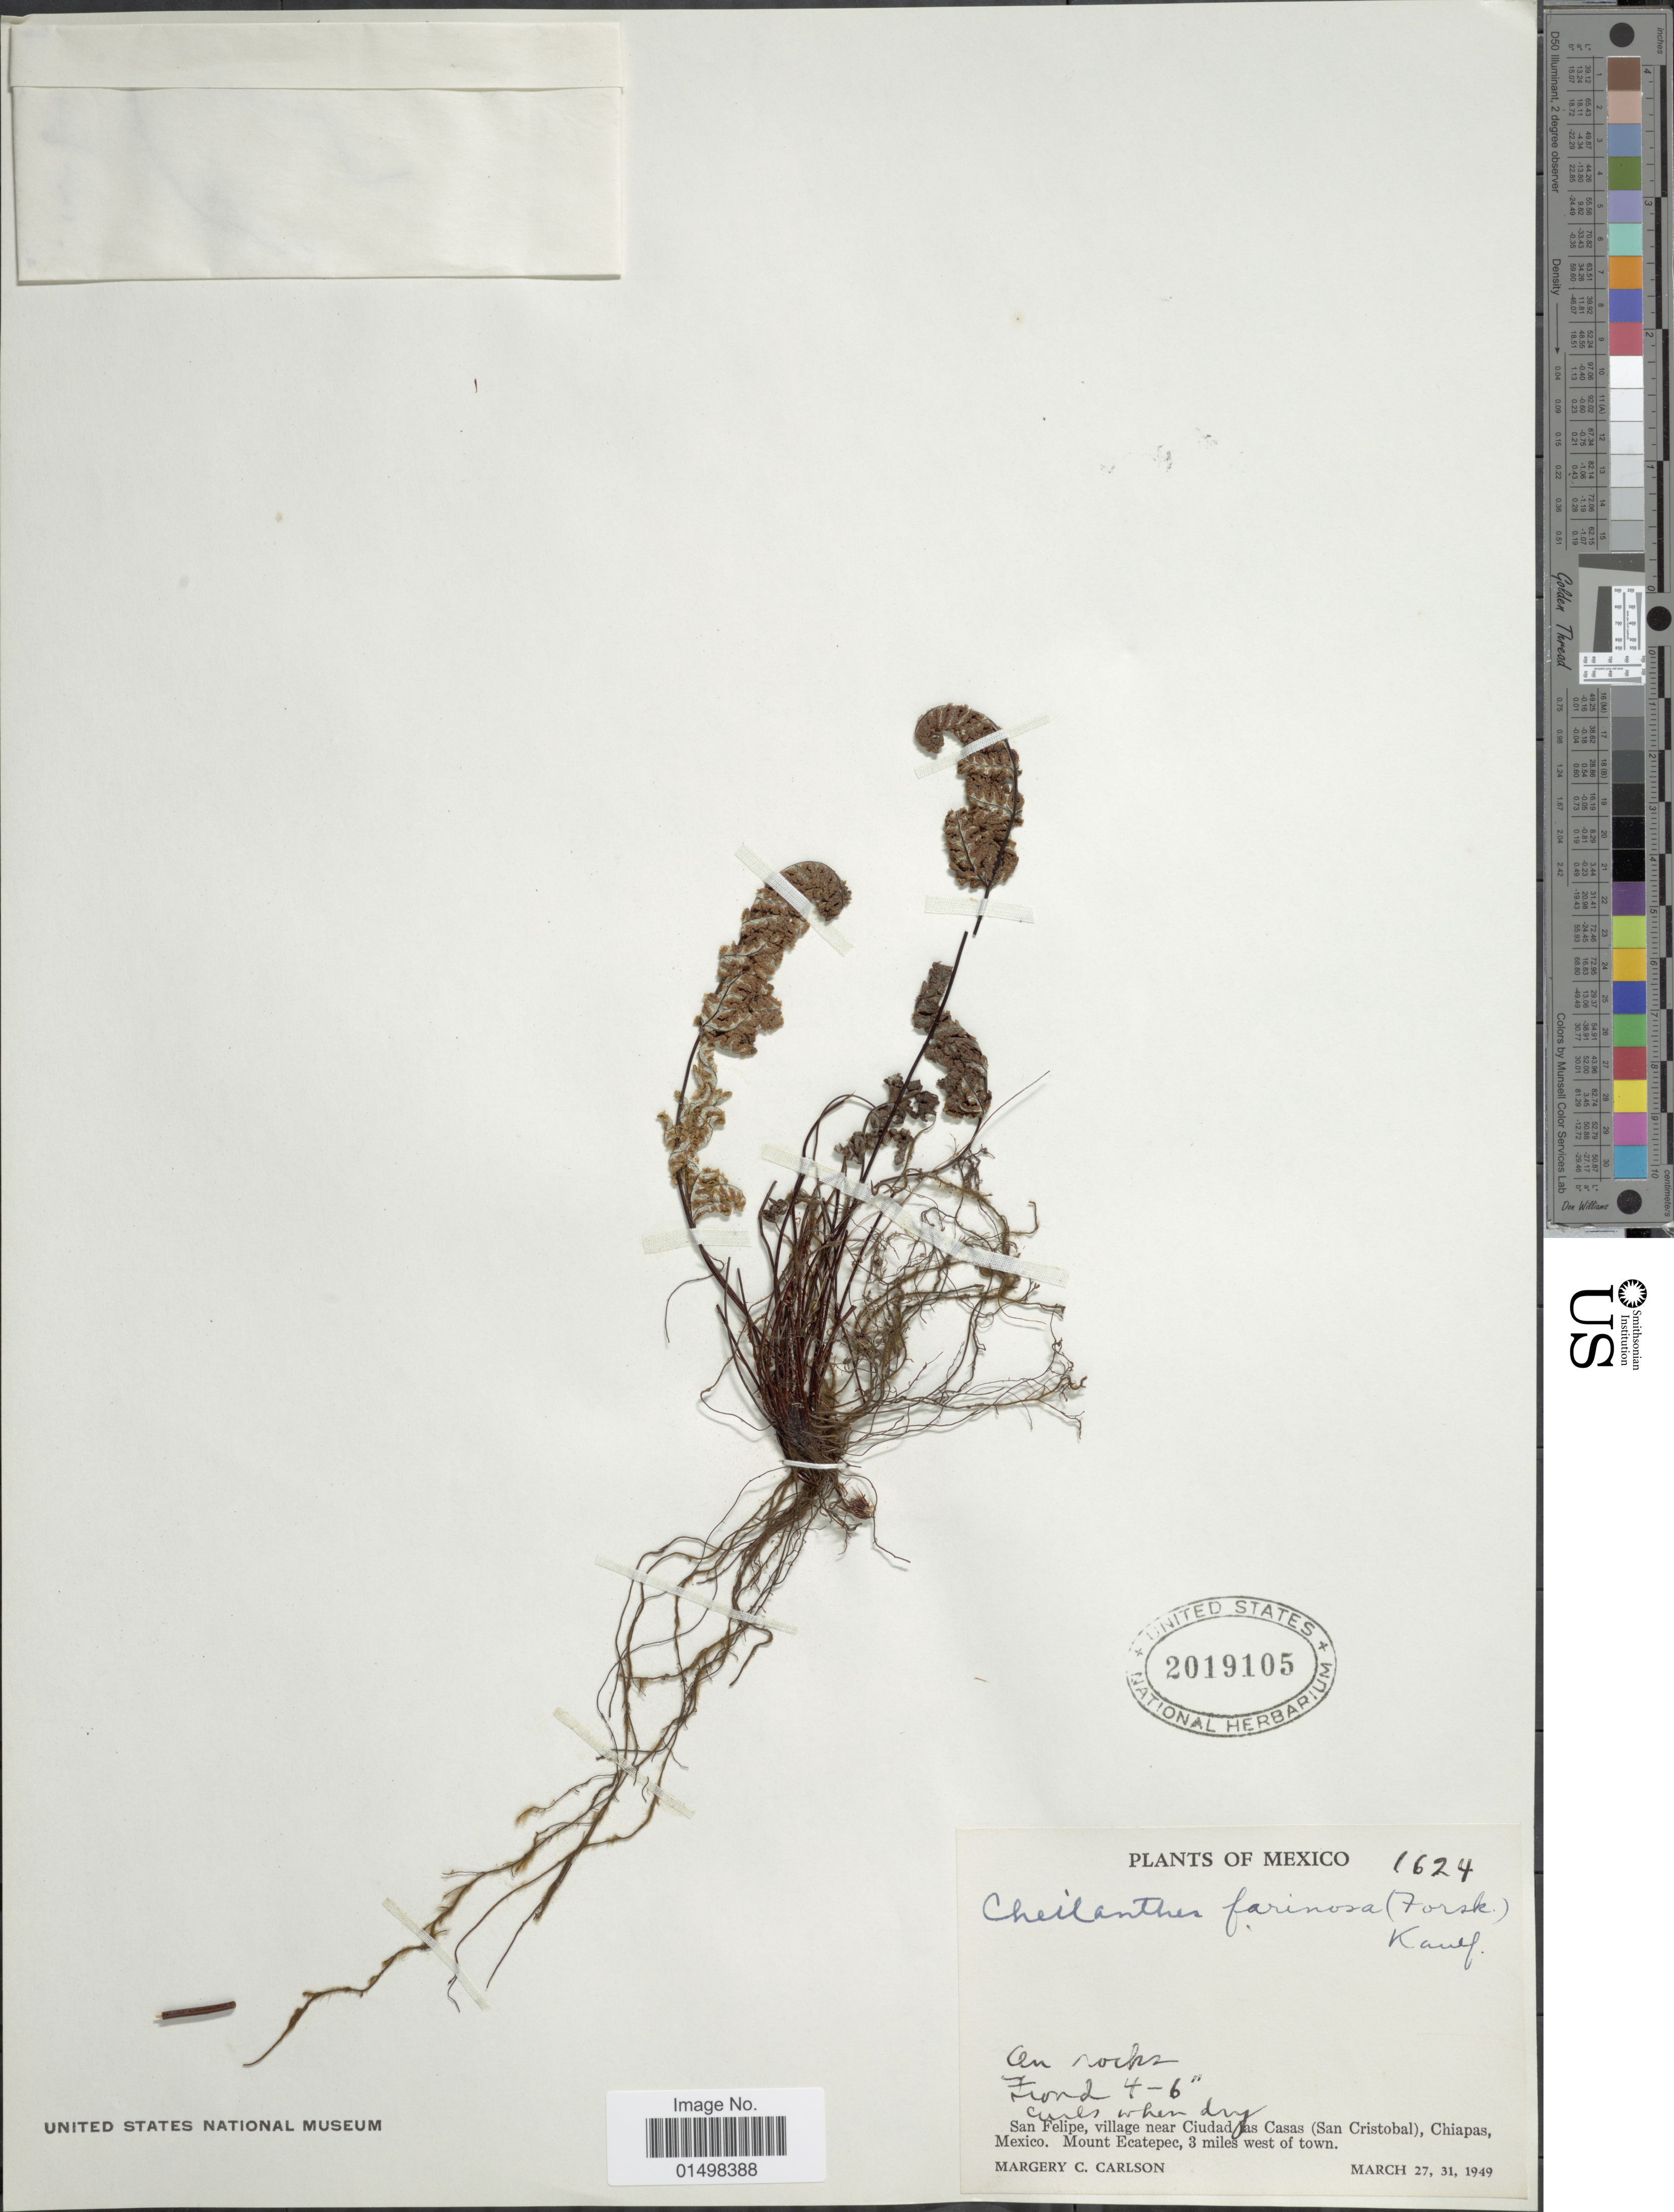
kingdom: Plantae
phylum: Tracheophyta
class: Polypodiopsida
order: Polypodiales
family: Pteridaceae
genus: Aleuritopteris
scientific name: Aleuritopteris farinosa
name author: (Forssk.) Fée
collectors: M. C. Carlson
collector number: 1624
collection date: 1949-03-27/1949-03-31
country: Mexico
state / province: Chiapas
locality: San Felipe, village near Ciudad las Casas (San Cristobal), Chiapas, Mexico. Mount Ecatepec, 3 miles of town.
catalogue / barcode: US 2019105